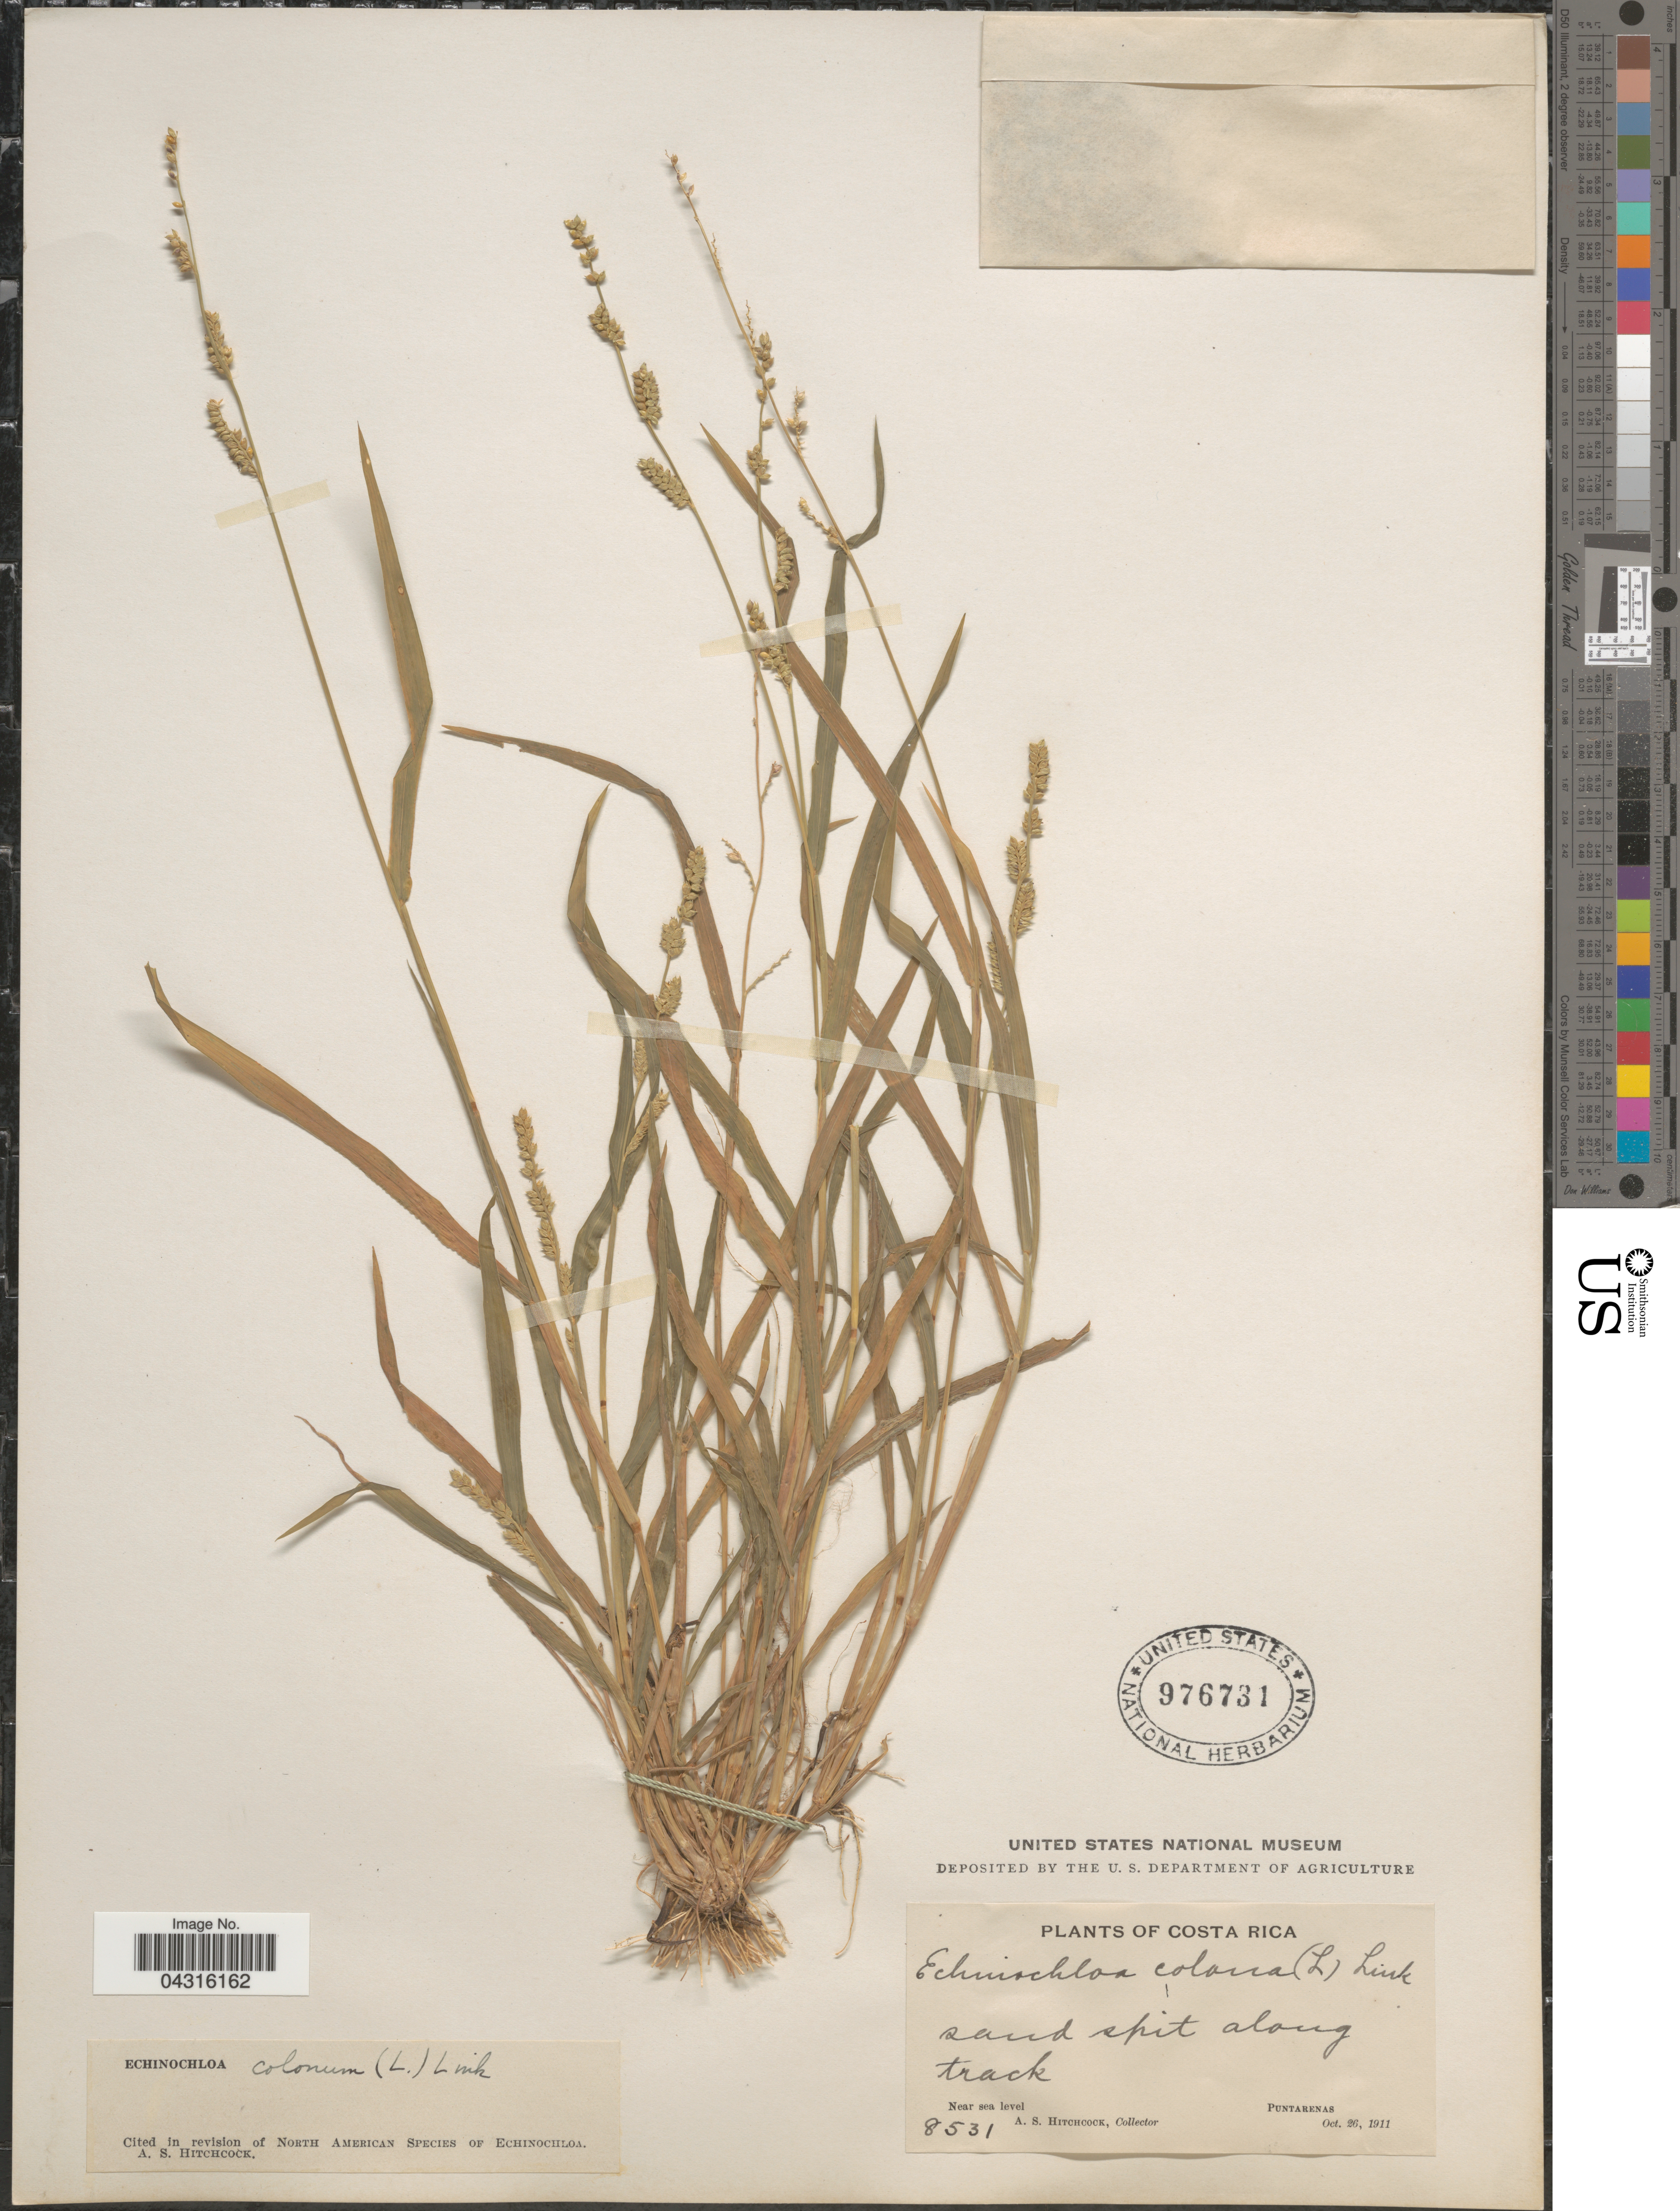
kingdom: Plantae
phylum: Tracheophyta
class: Liliopsida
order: Poales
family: Poaceae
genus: Echinochloa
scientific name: Echinochloa colona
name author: (L.) Link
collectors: A. S. Hitchcock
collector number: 8531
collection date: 1911-10-26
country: Costa Rica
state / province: Puntarenas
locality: Puntarenas.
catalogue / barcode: US 976731